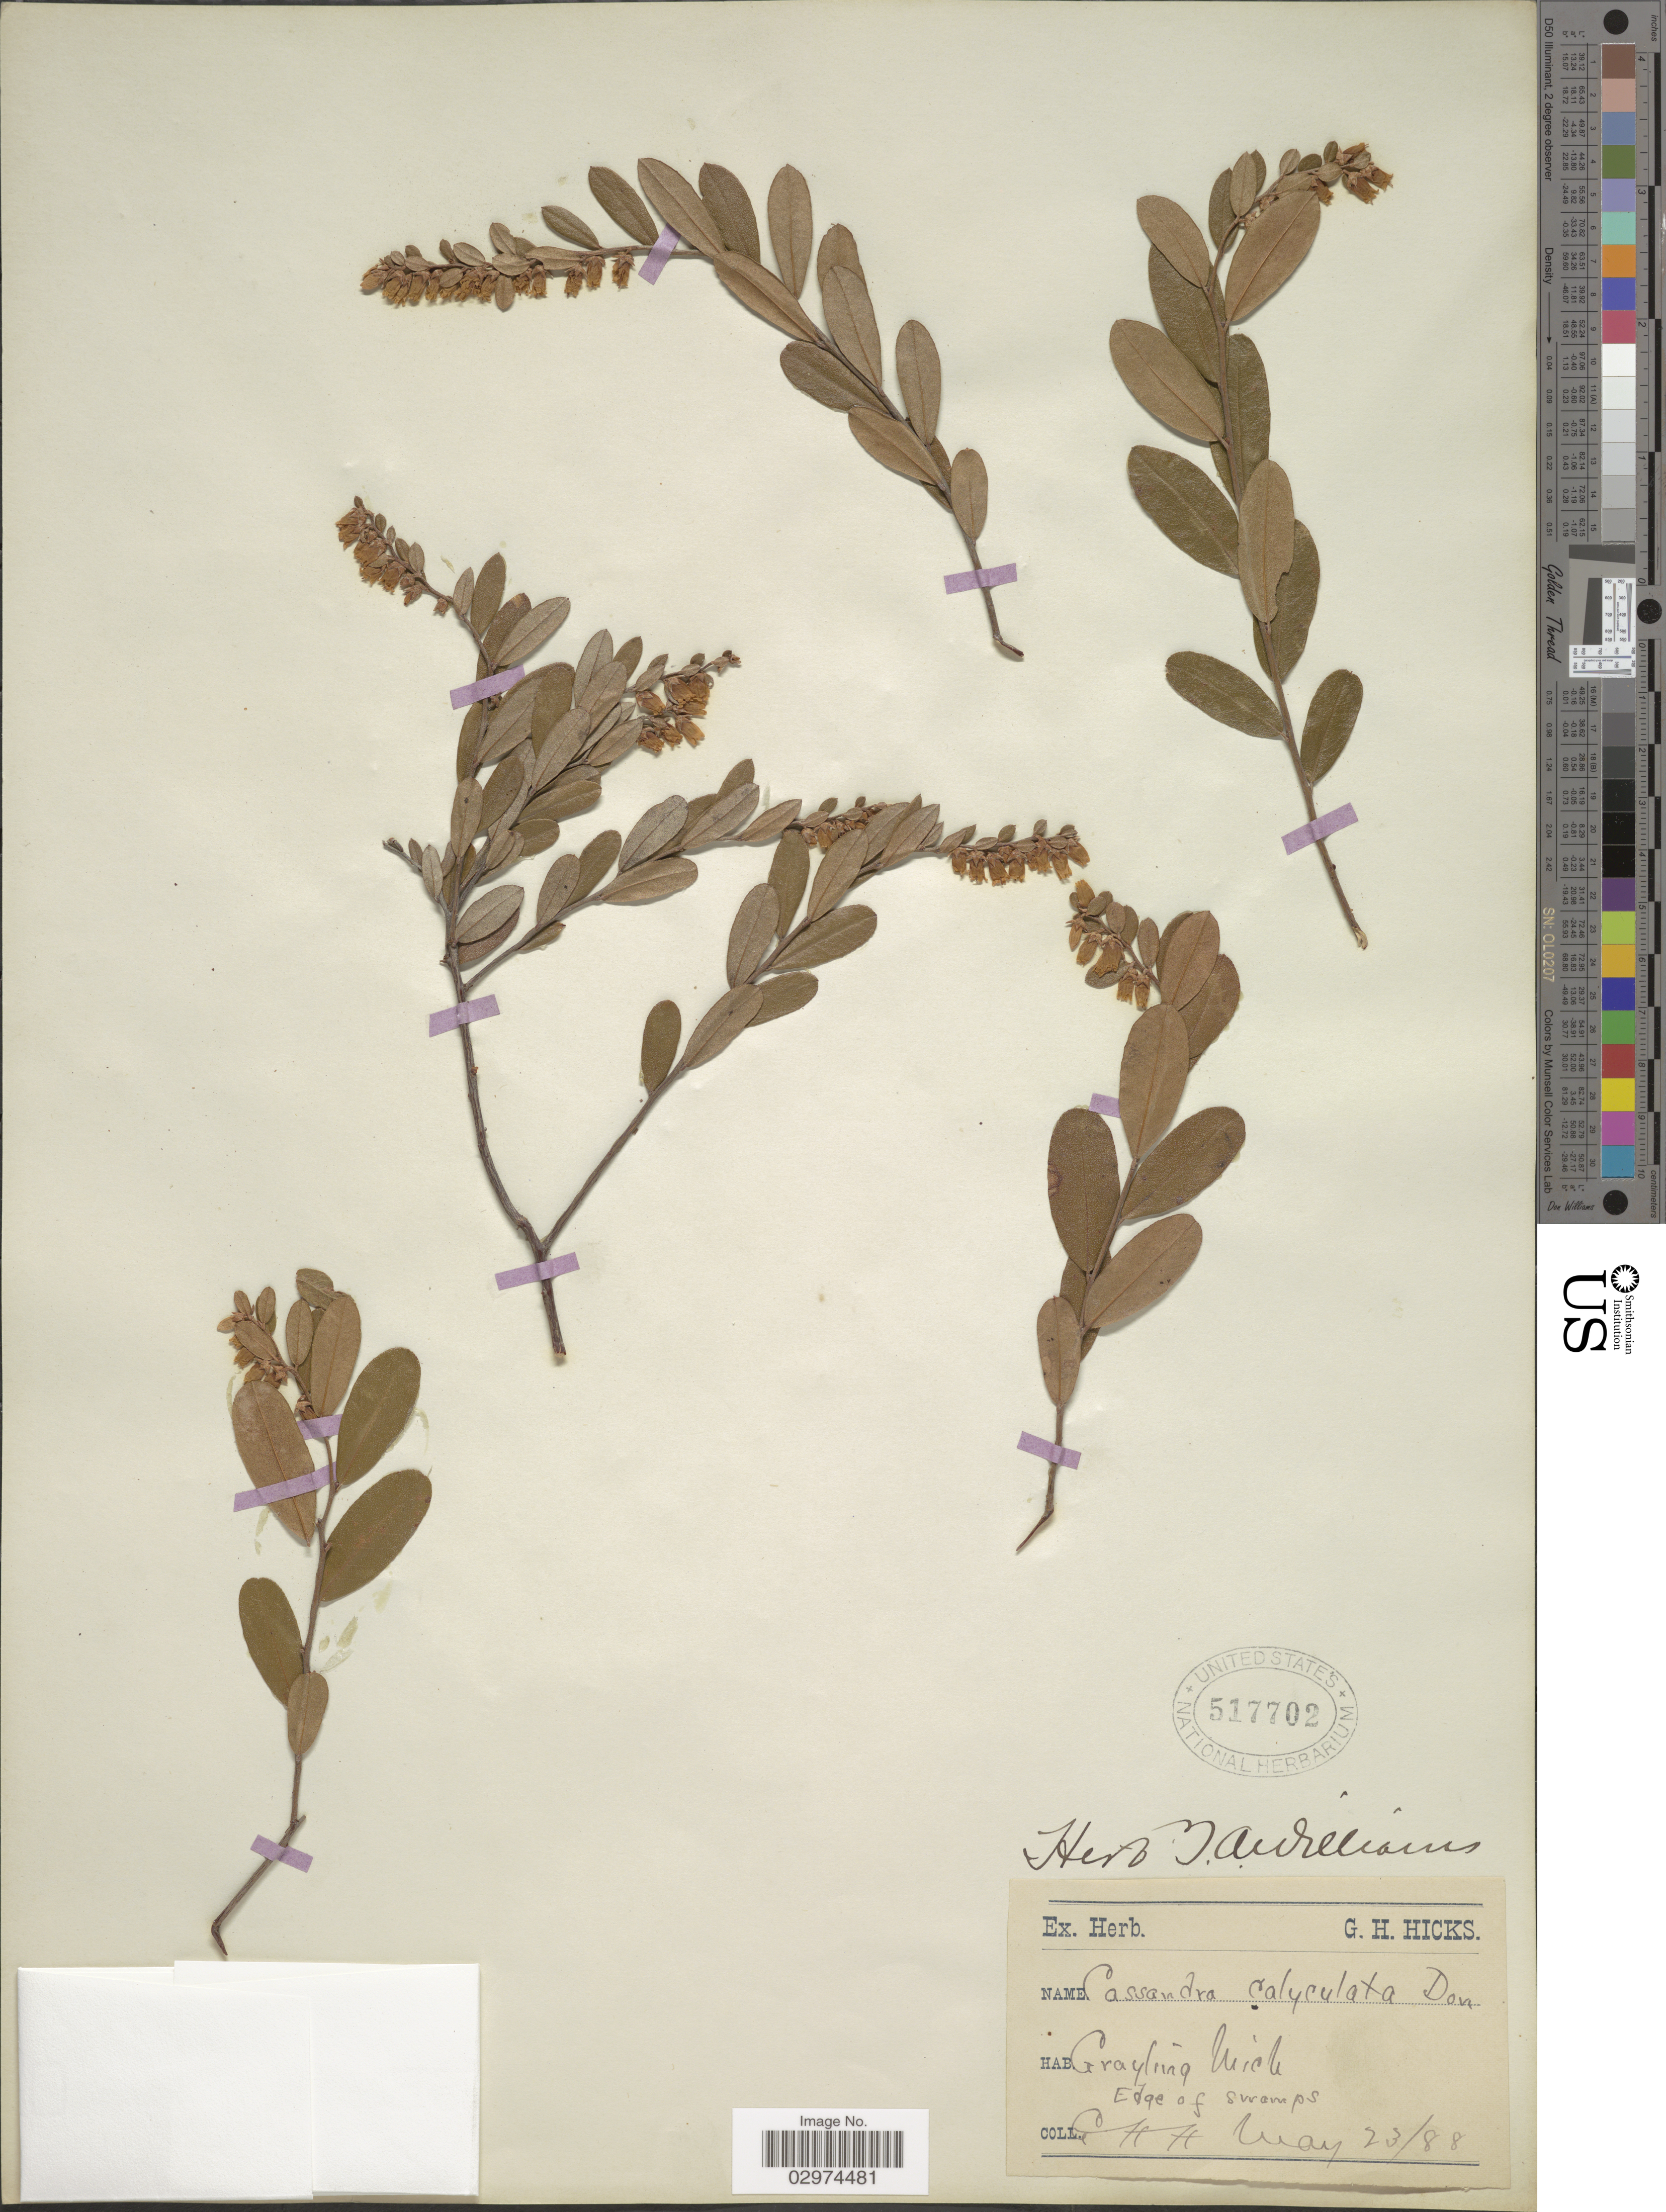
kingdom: Plantae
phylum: Tracheophyta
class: Magnoliopsida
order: Ericales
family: Ericaceae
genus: Chamaedaphne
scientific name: Chamaedaphne calyculata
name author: (L.) Moench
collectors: G. Hicks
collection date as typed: Transcribed d/m/y: 23/5/88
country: United States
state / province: Michigan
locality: Grayling.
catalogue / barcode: US 517702